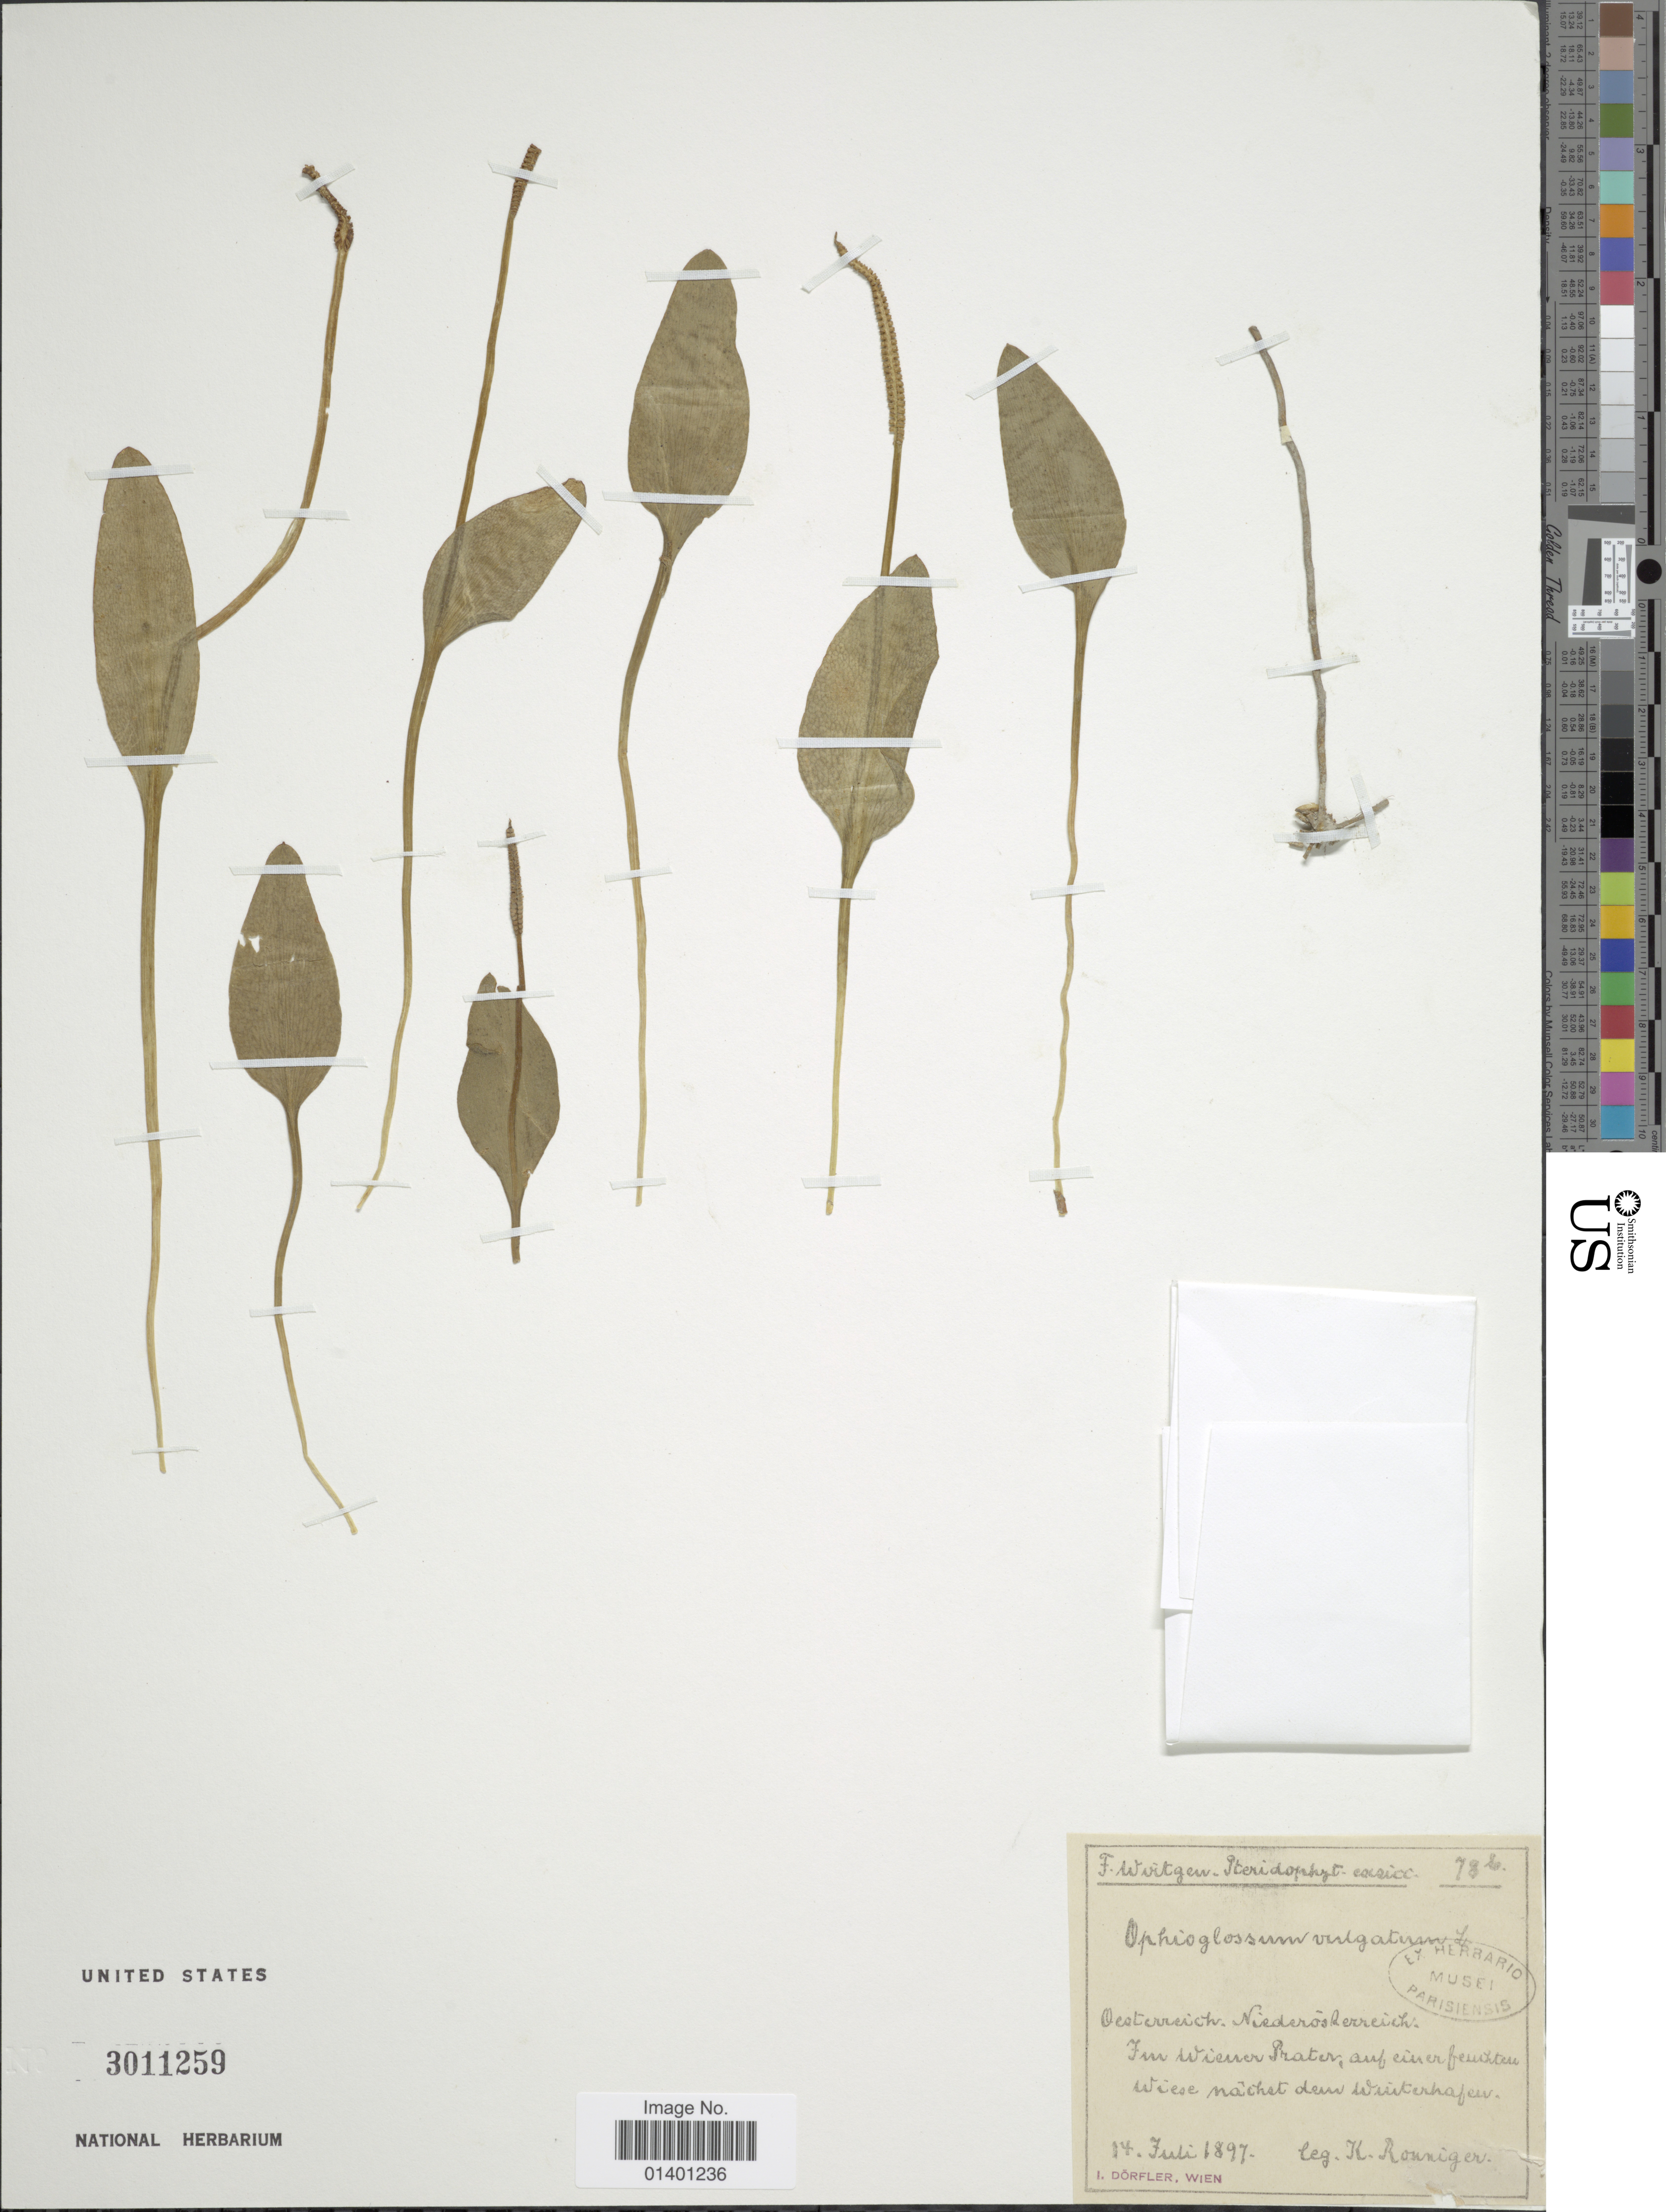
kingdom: Plantae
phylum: Tracheophyta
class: Polypodiopsida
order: Ophioglossales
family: Ophioglossaceae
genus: Ophioglossum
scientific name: Ophioglossum vulgatum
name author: L.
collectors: K. Ronniger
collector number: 78b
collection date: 1897-07-14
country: Austria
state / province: Niederosterreich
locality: Im Wierrer Prater, auf einer feuchten Wiese nachet dem Wisiterhafen [interpreted]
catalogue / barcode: US 3011259